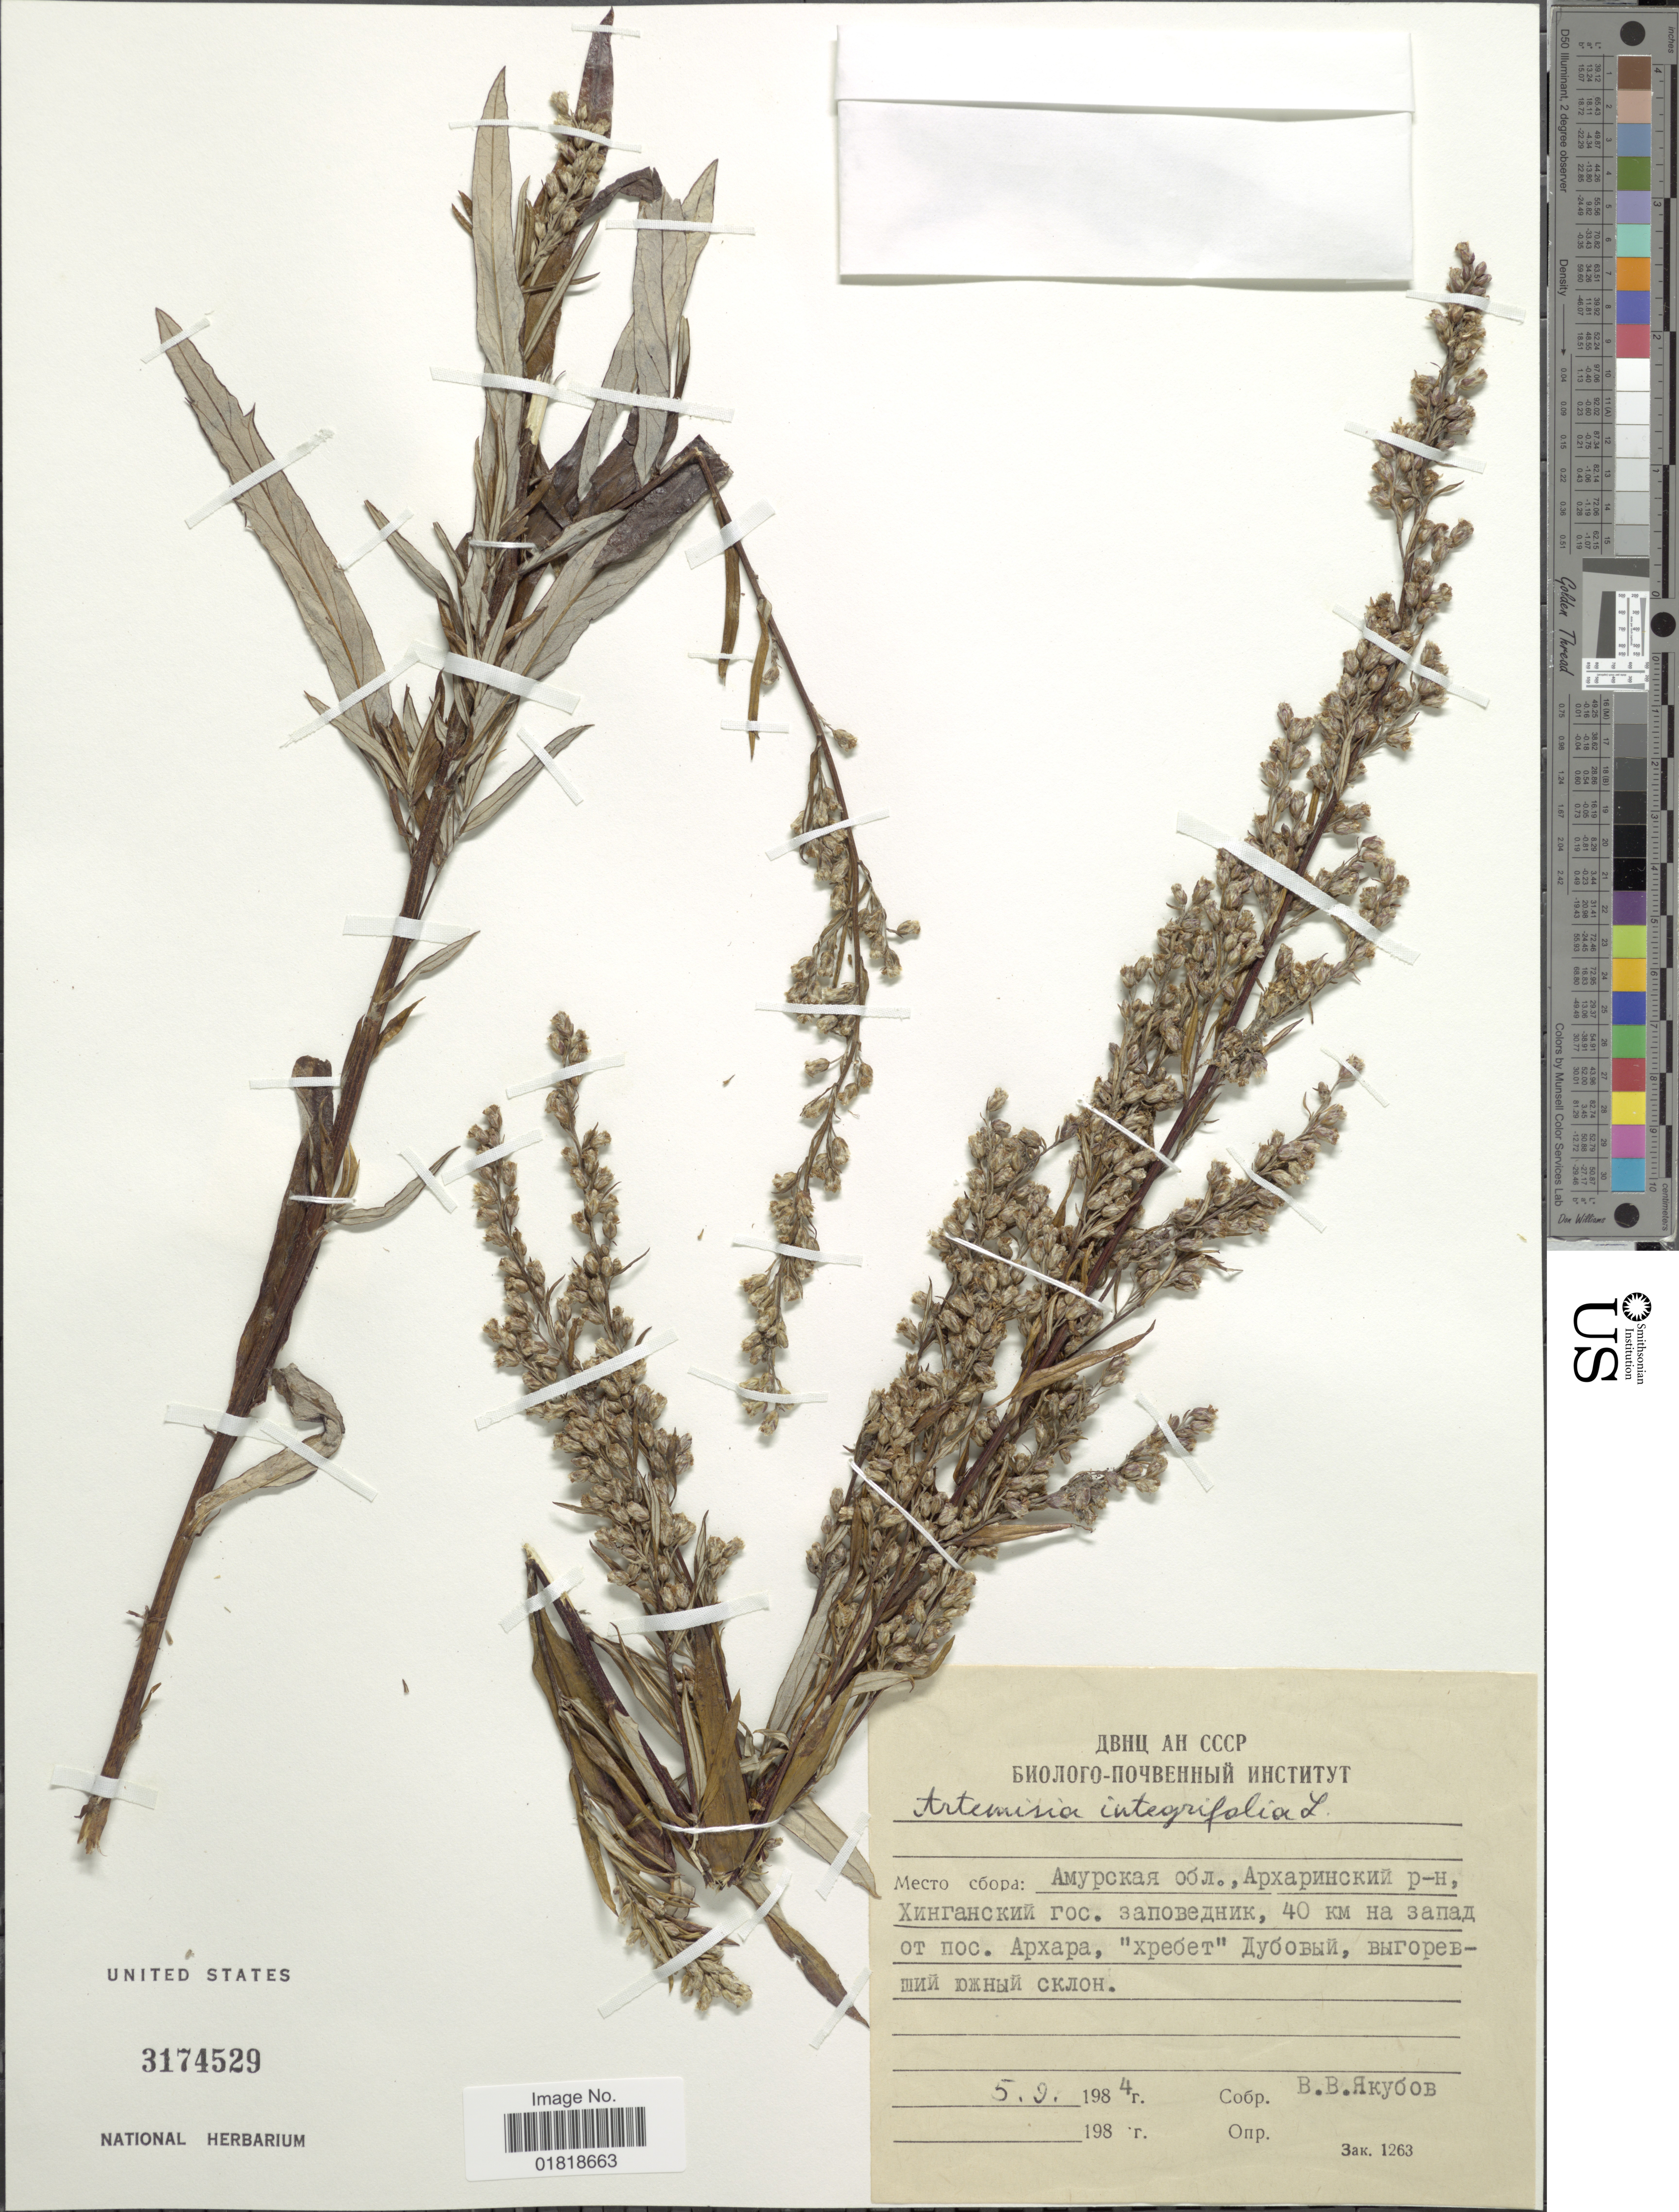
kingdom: Plantae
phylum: Tracheophyta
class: Magnoliopsida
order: Asterales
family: Asteraceae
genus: Artemisia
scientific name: Artemisia integrifolia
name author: L.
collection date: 1984-09-05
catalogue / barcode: US 3174529